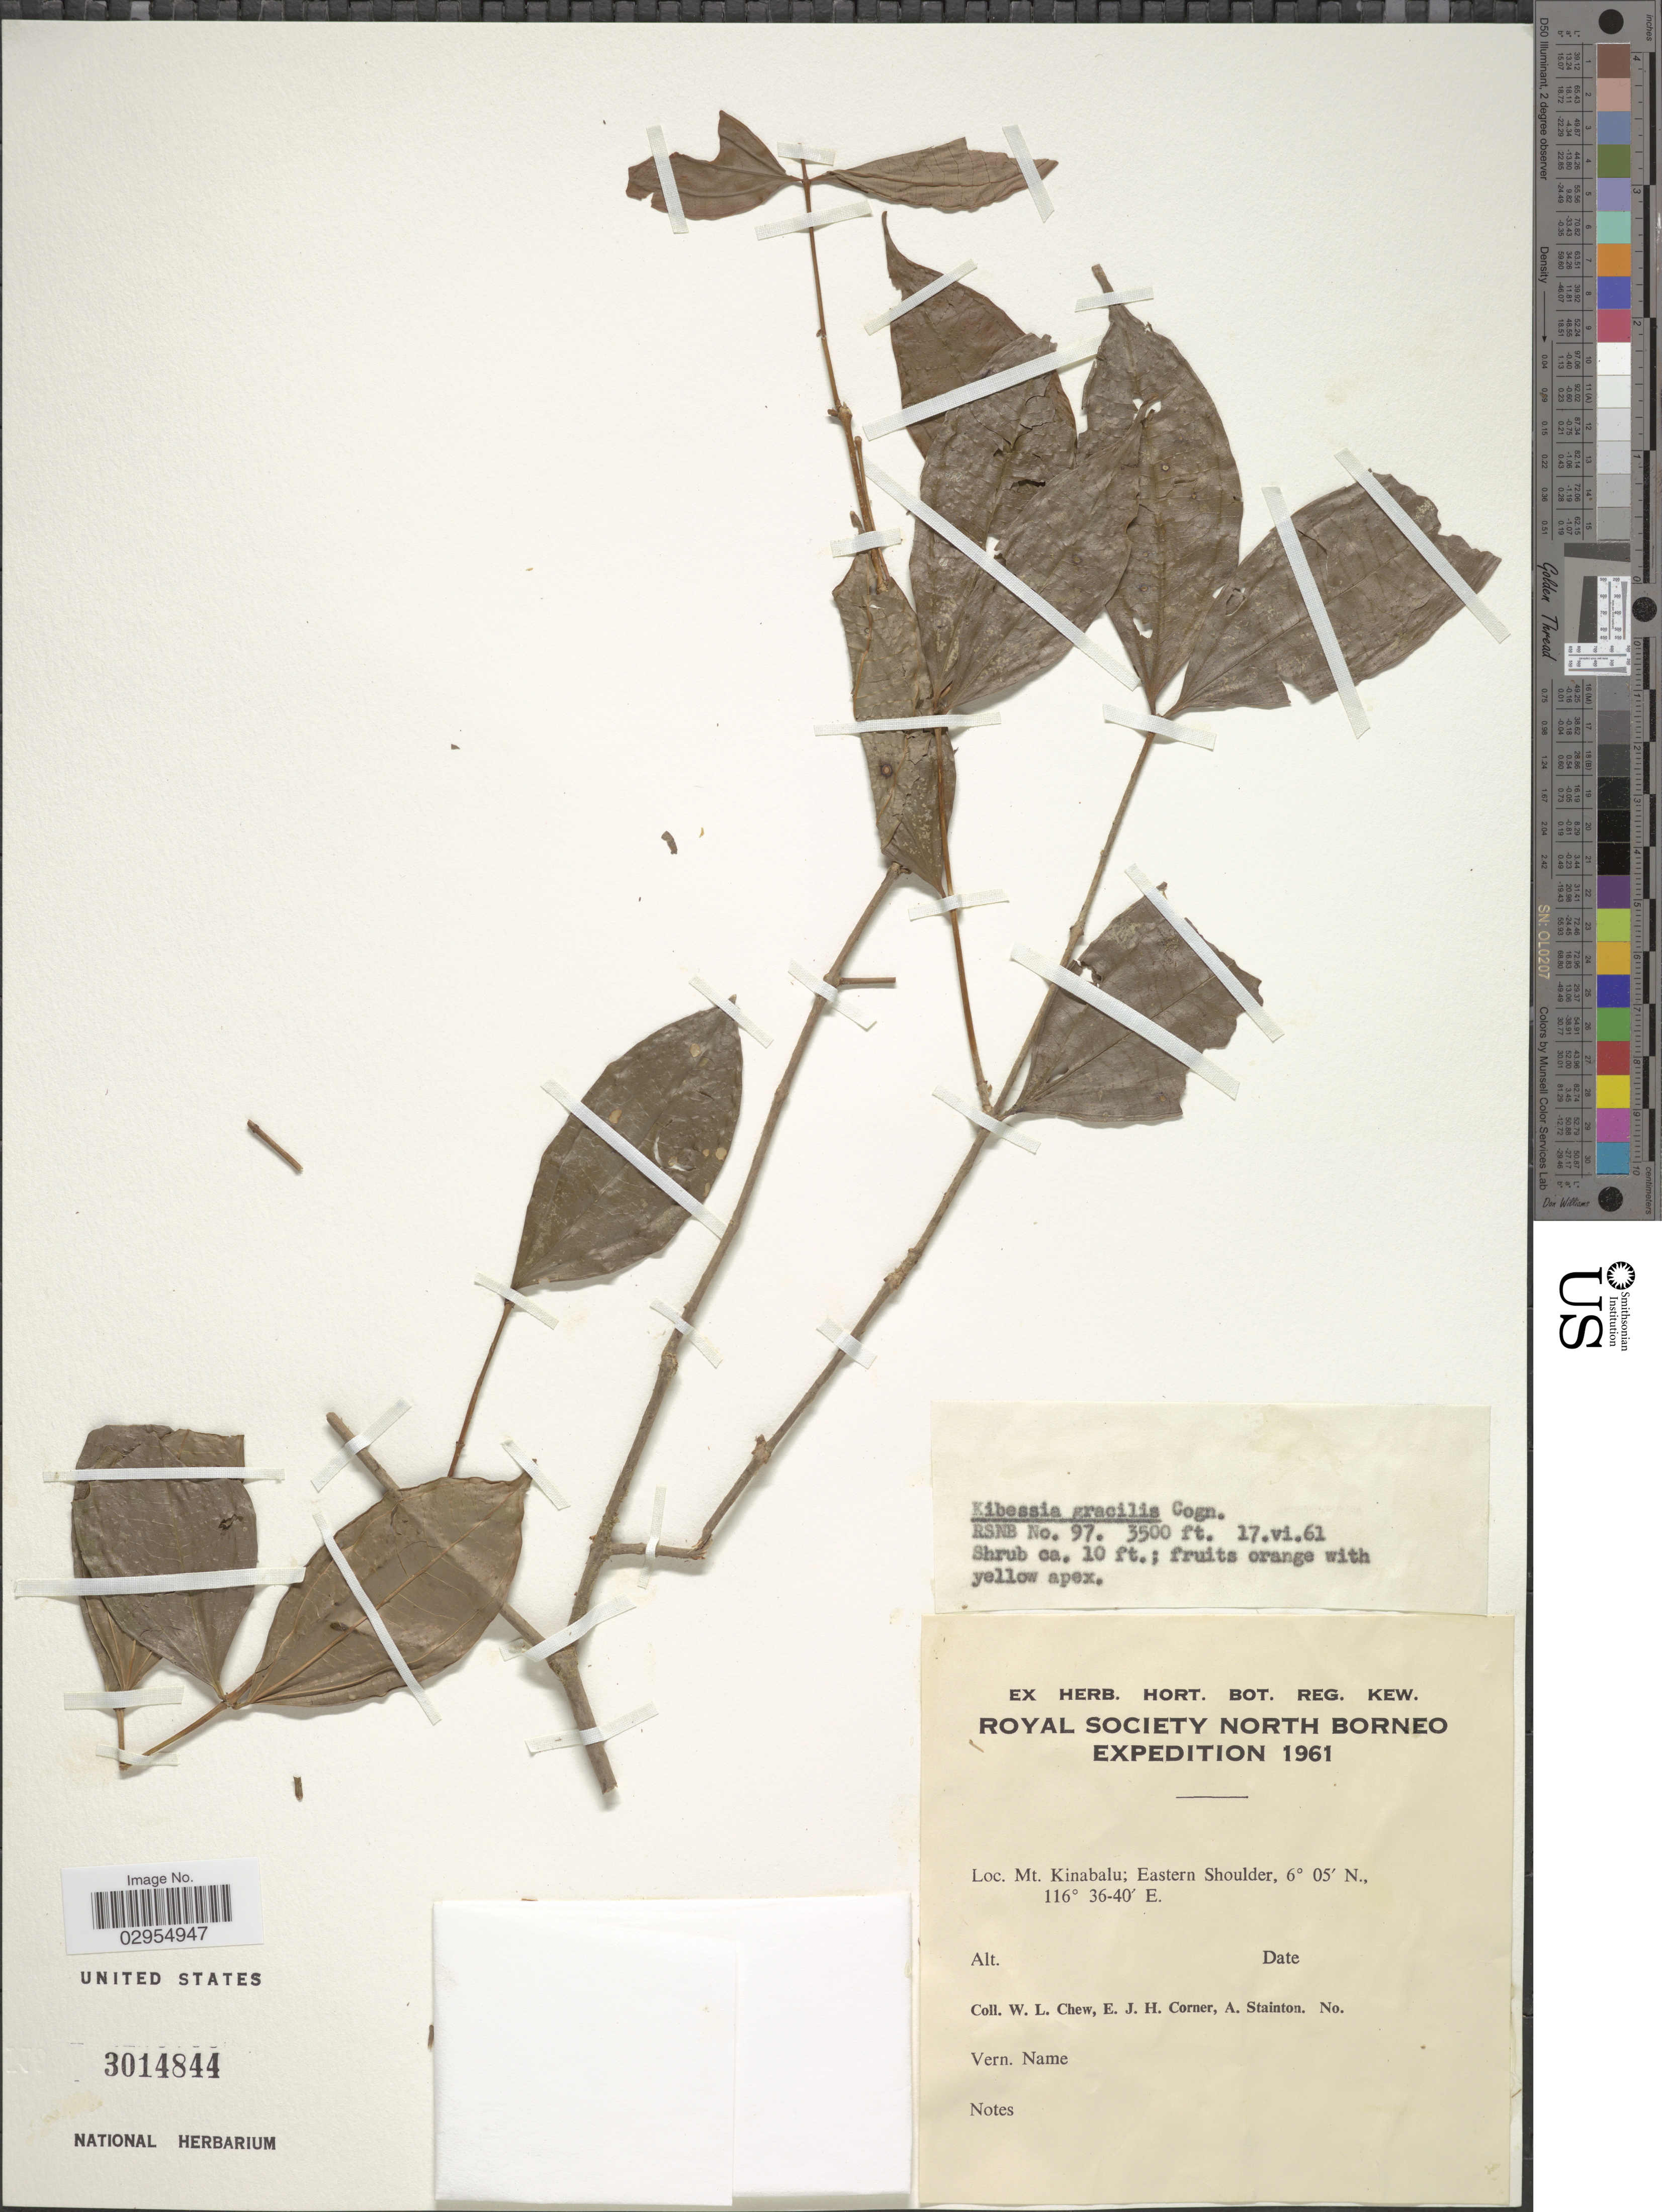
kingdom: Plantae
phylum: Tracheophyta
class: Magnoliopsida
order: Myrtales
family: Melastomataceae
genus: Pternandra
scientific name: Pternandra gracilis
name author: (Cogn.) M.P. Nayar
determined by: Maxwell, J. F.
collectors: W. Chew, E. Corner & A. Stainton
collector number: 97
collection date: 1961-06-17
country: Malaysia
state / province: Sabah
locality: Mt. Kinabalu; Eastern Shoulder.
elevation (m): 1067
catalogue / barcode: US 3014844